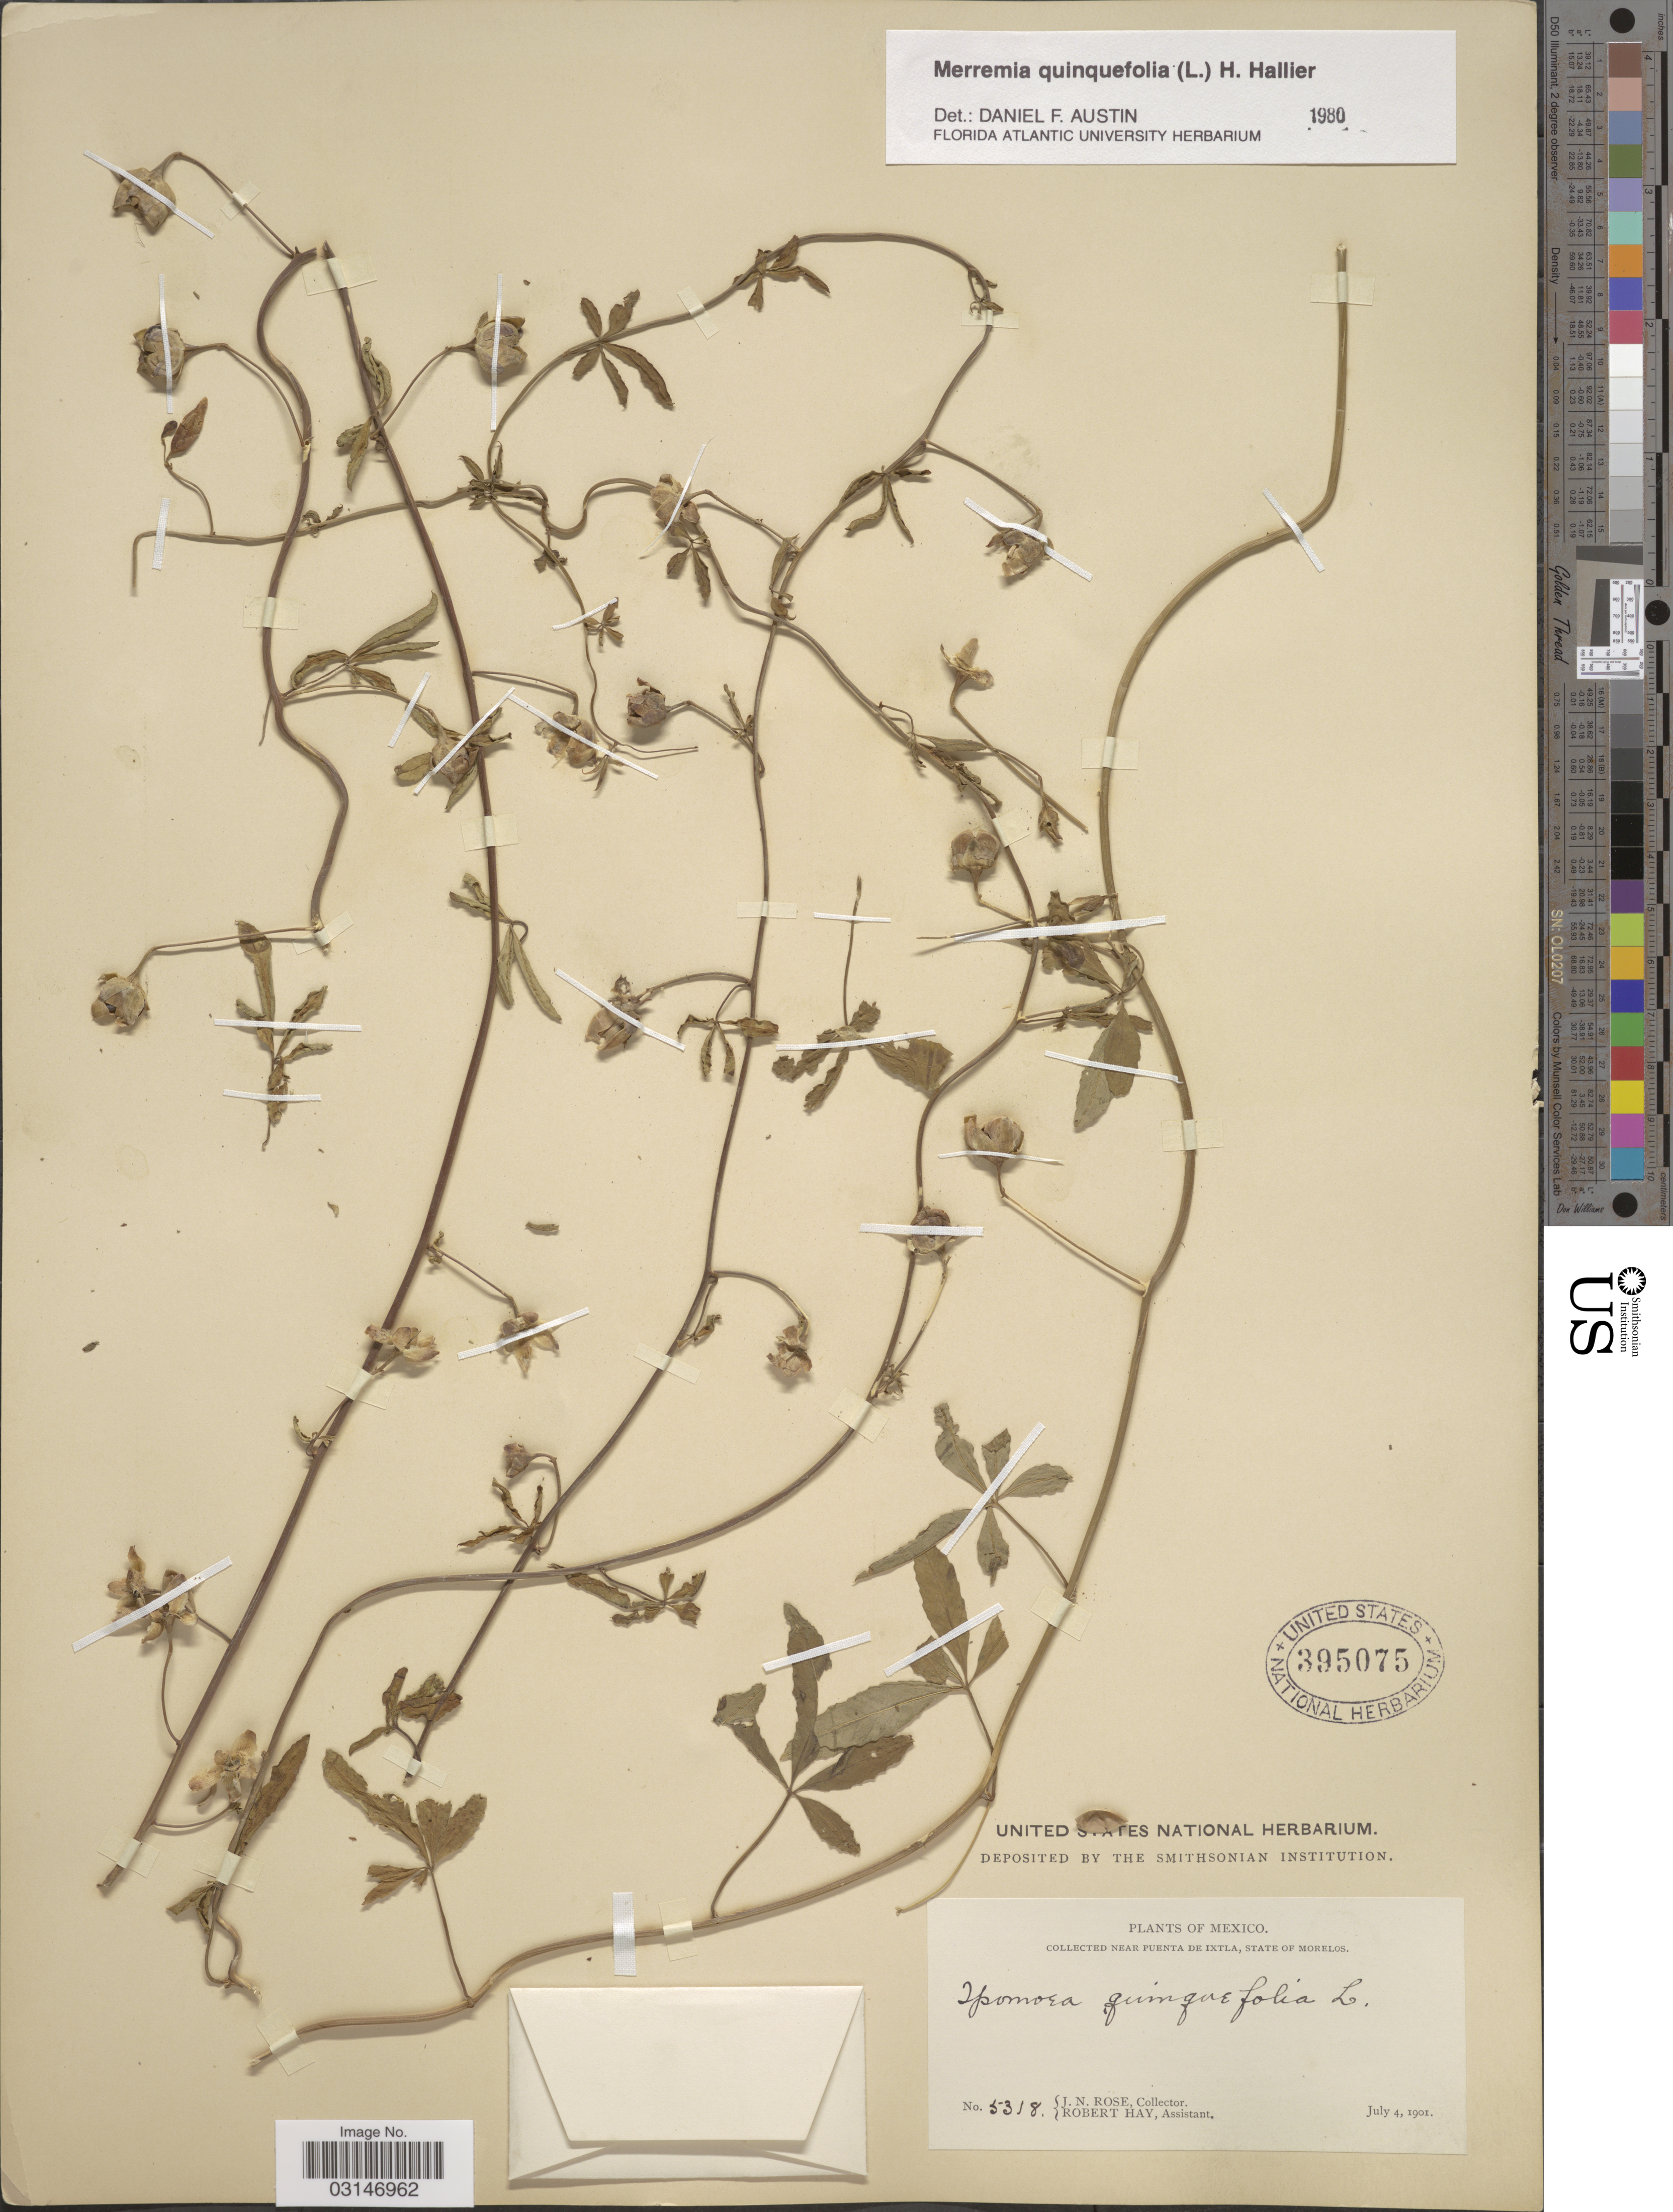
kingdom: Plantae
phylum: Tracheophyta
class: Magnoliopsida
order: Solanales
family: Convolvulaceae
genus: Distimake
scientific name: Distimake quinquefolius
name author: (L.) A. R. Simões & Staples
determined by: Strong, Mark T., (BOT), Smithsonian Institution - National Museum of Natural History (UNITED STATES)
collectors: J. N. Rose & R. Hay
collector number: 5318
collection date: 1901-07-04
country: Mexico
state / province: Morelos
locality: Near Puenta De Ixtla, State of Morelos.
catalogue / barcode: US 395075